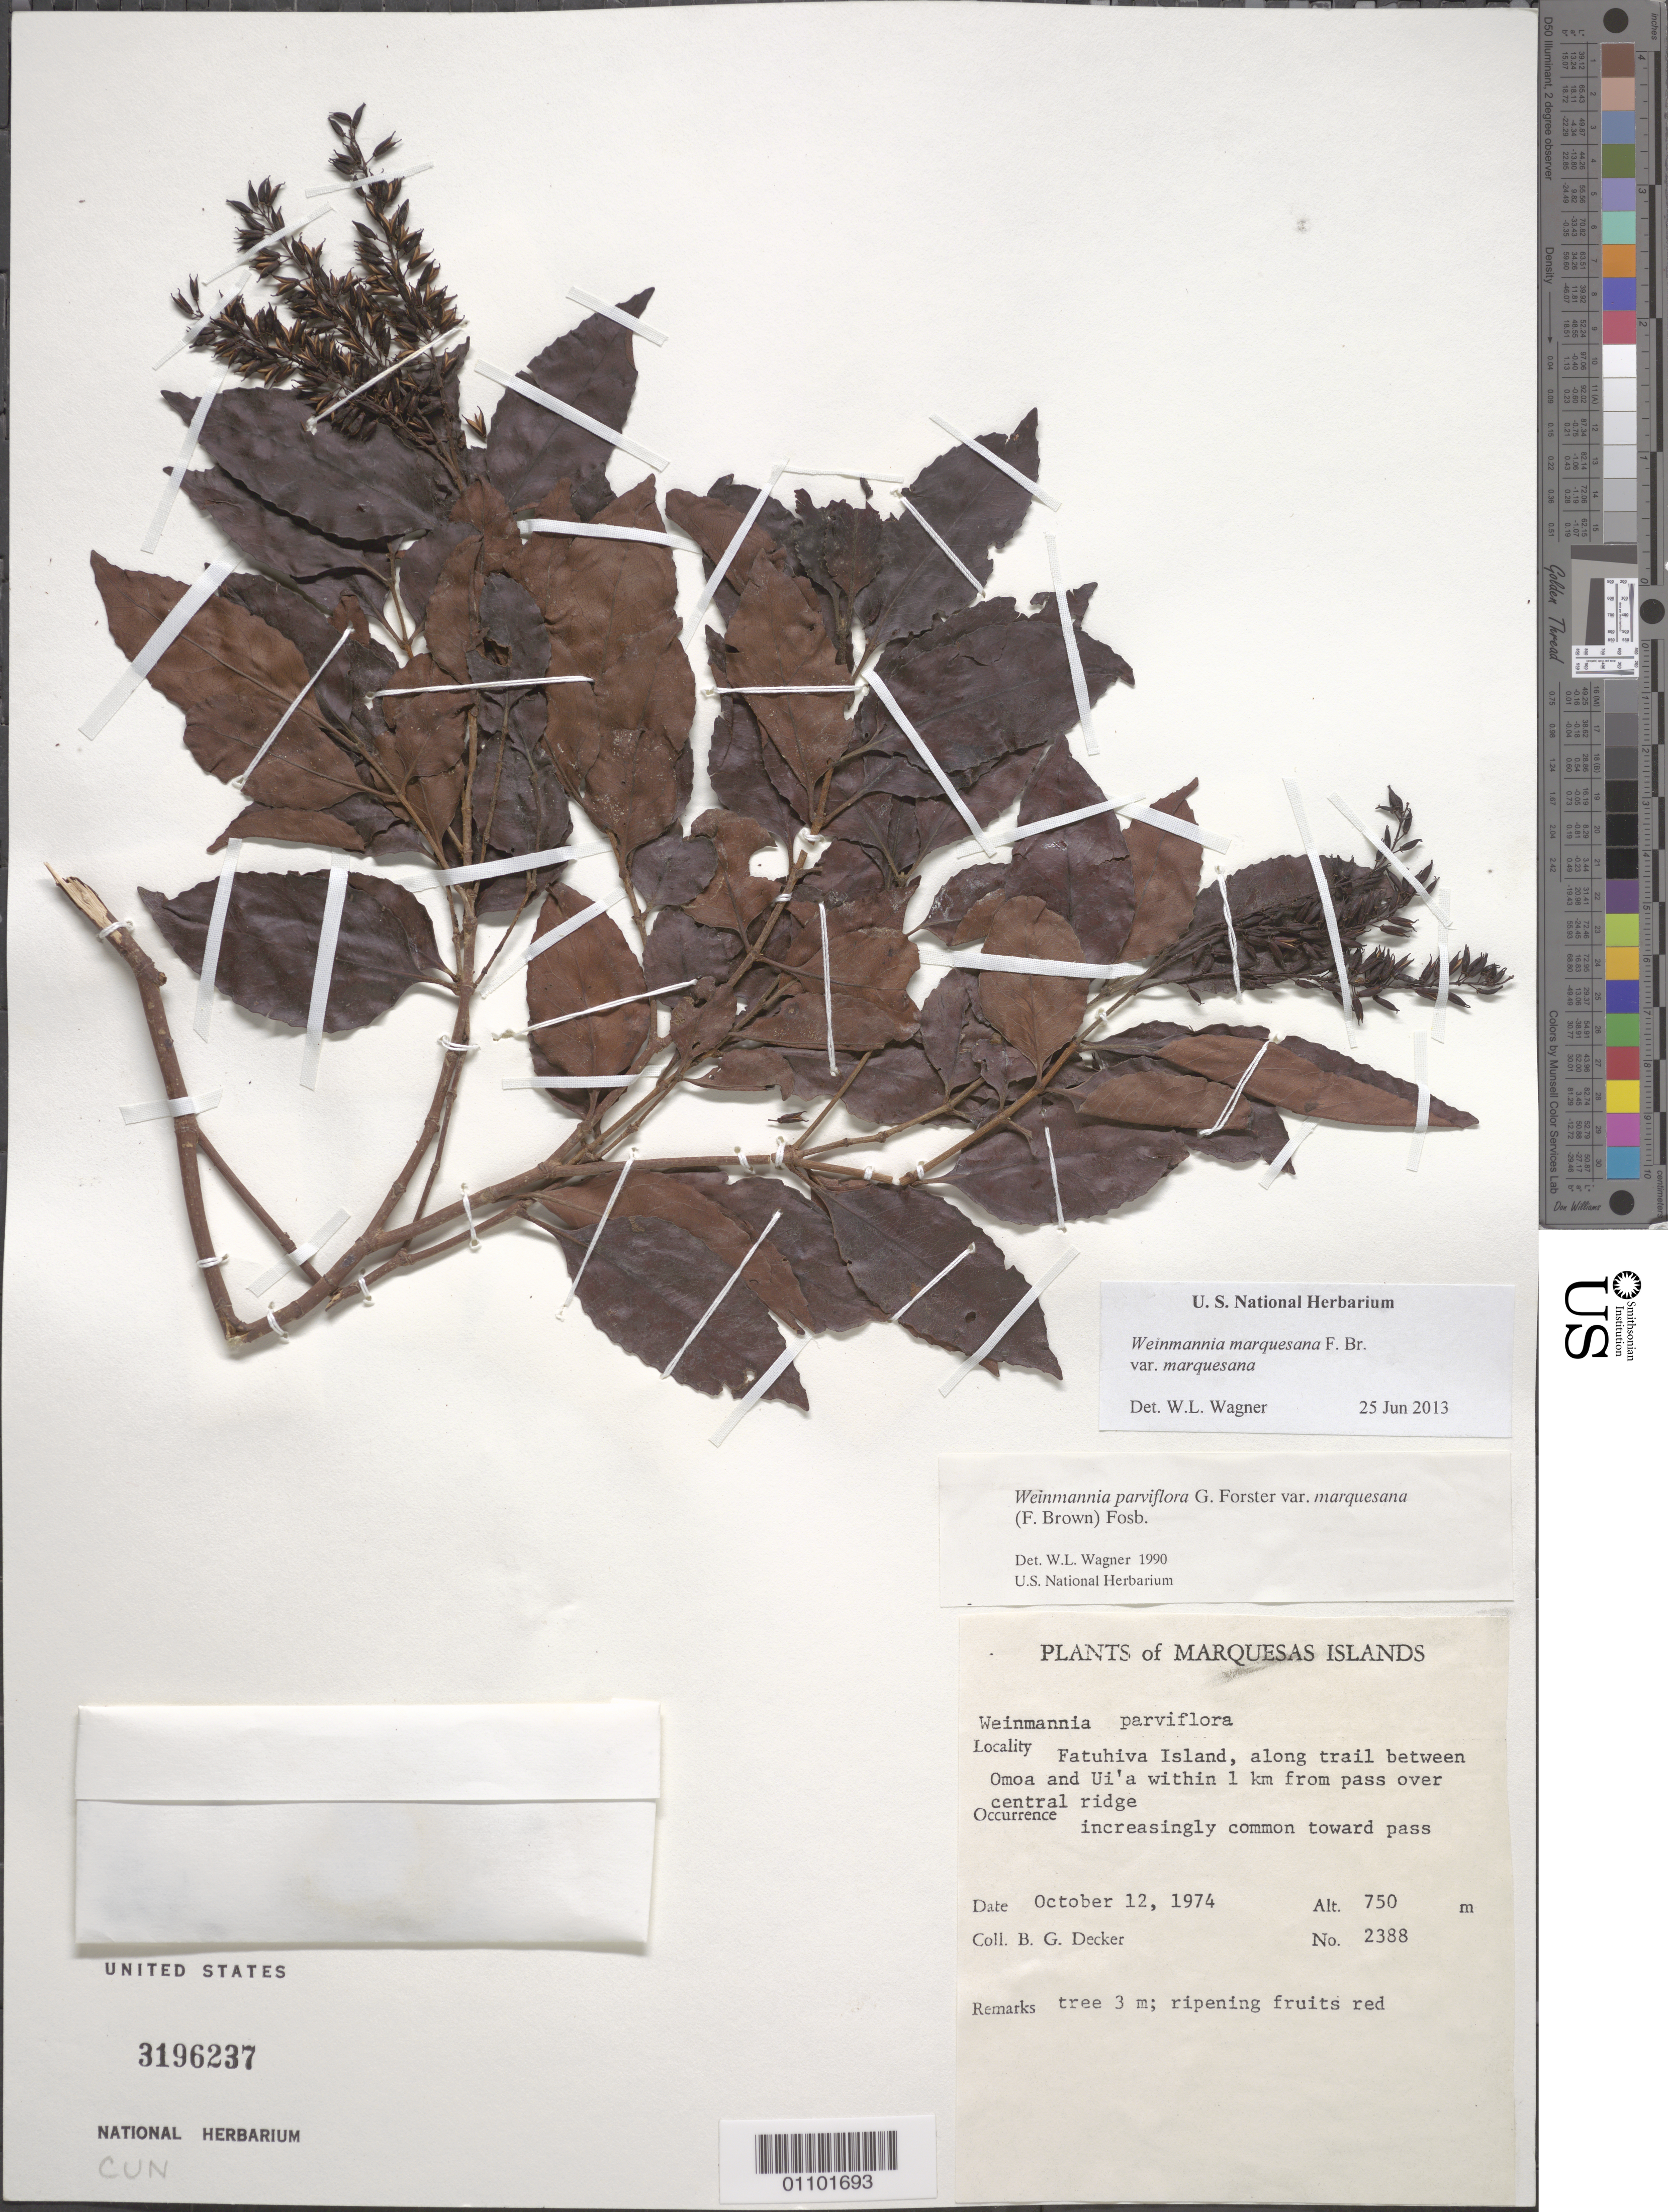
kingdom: Plantae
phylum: Tracheophyta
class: Magnoliopsida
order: Oxalidales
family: Cunoniaceae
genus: Pterophylla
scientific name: Pterophylla marquesana var. marquesana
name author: (F. Br.) Pillon & H.C. Hopkins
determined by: Wagner, W. L., (BOT), Smithsonian Institution - National Museum of Natural History (UNITED STATES)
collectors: B. G. Decker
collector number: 2388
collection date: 1974-10-12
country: French Polynesia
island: Fatu Hiva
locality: along trail between 'Omo'a and Ui'a within 1 km from pass over central ridge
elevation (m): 750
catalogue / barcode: US 3196237